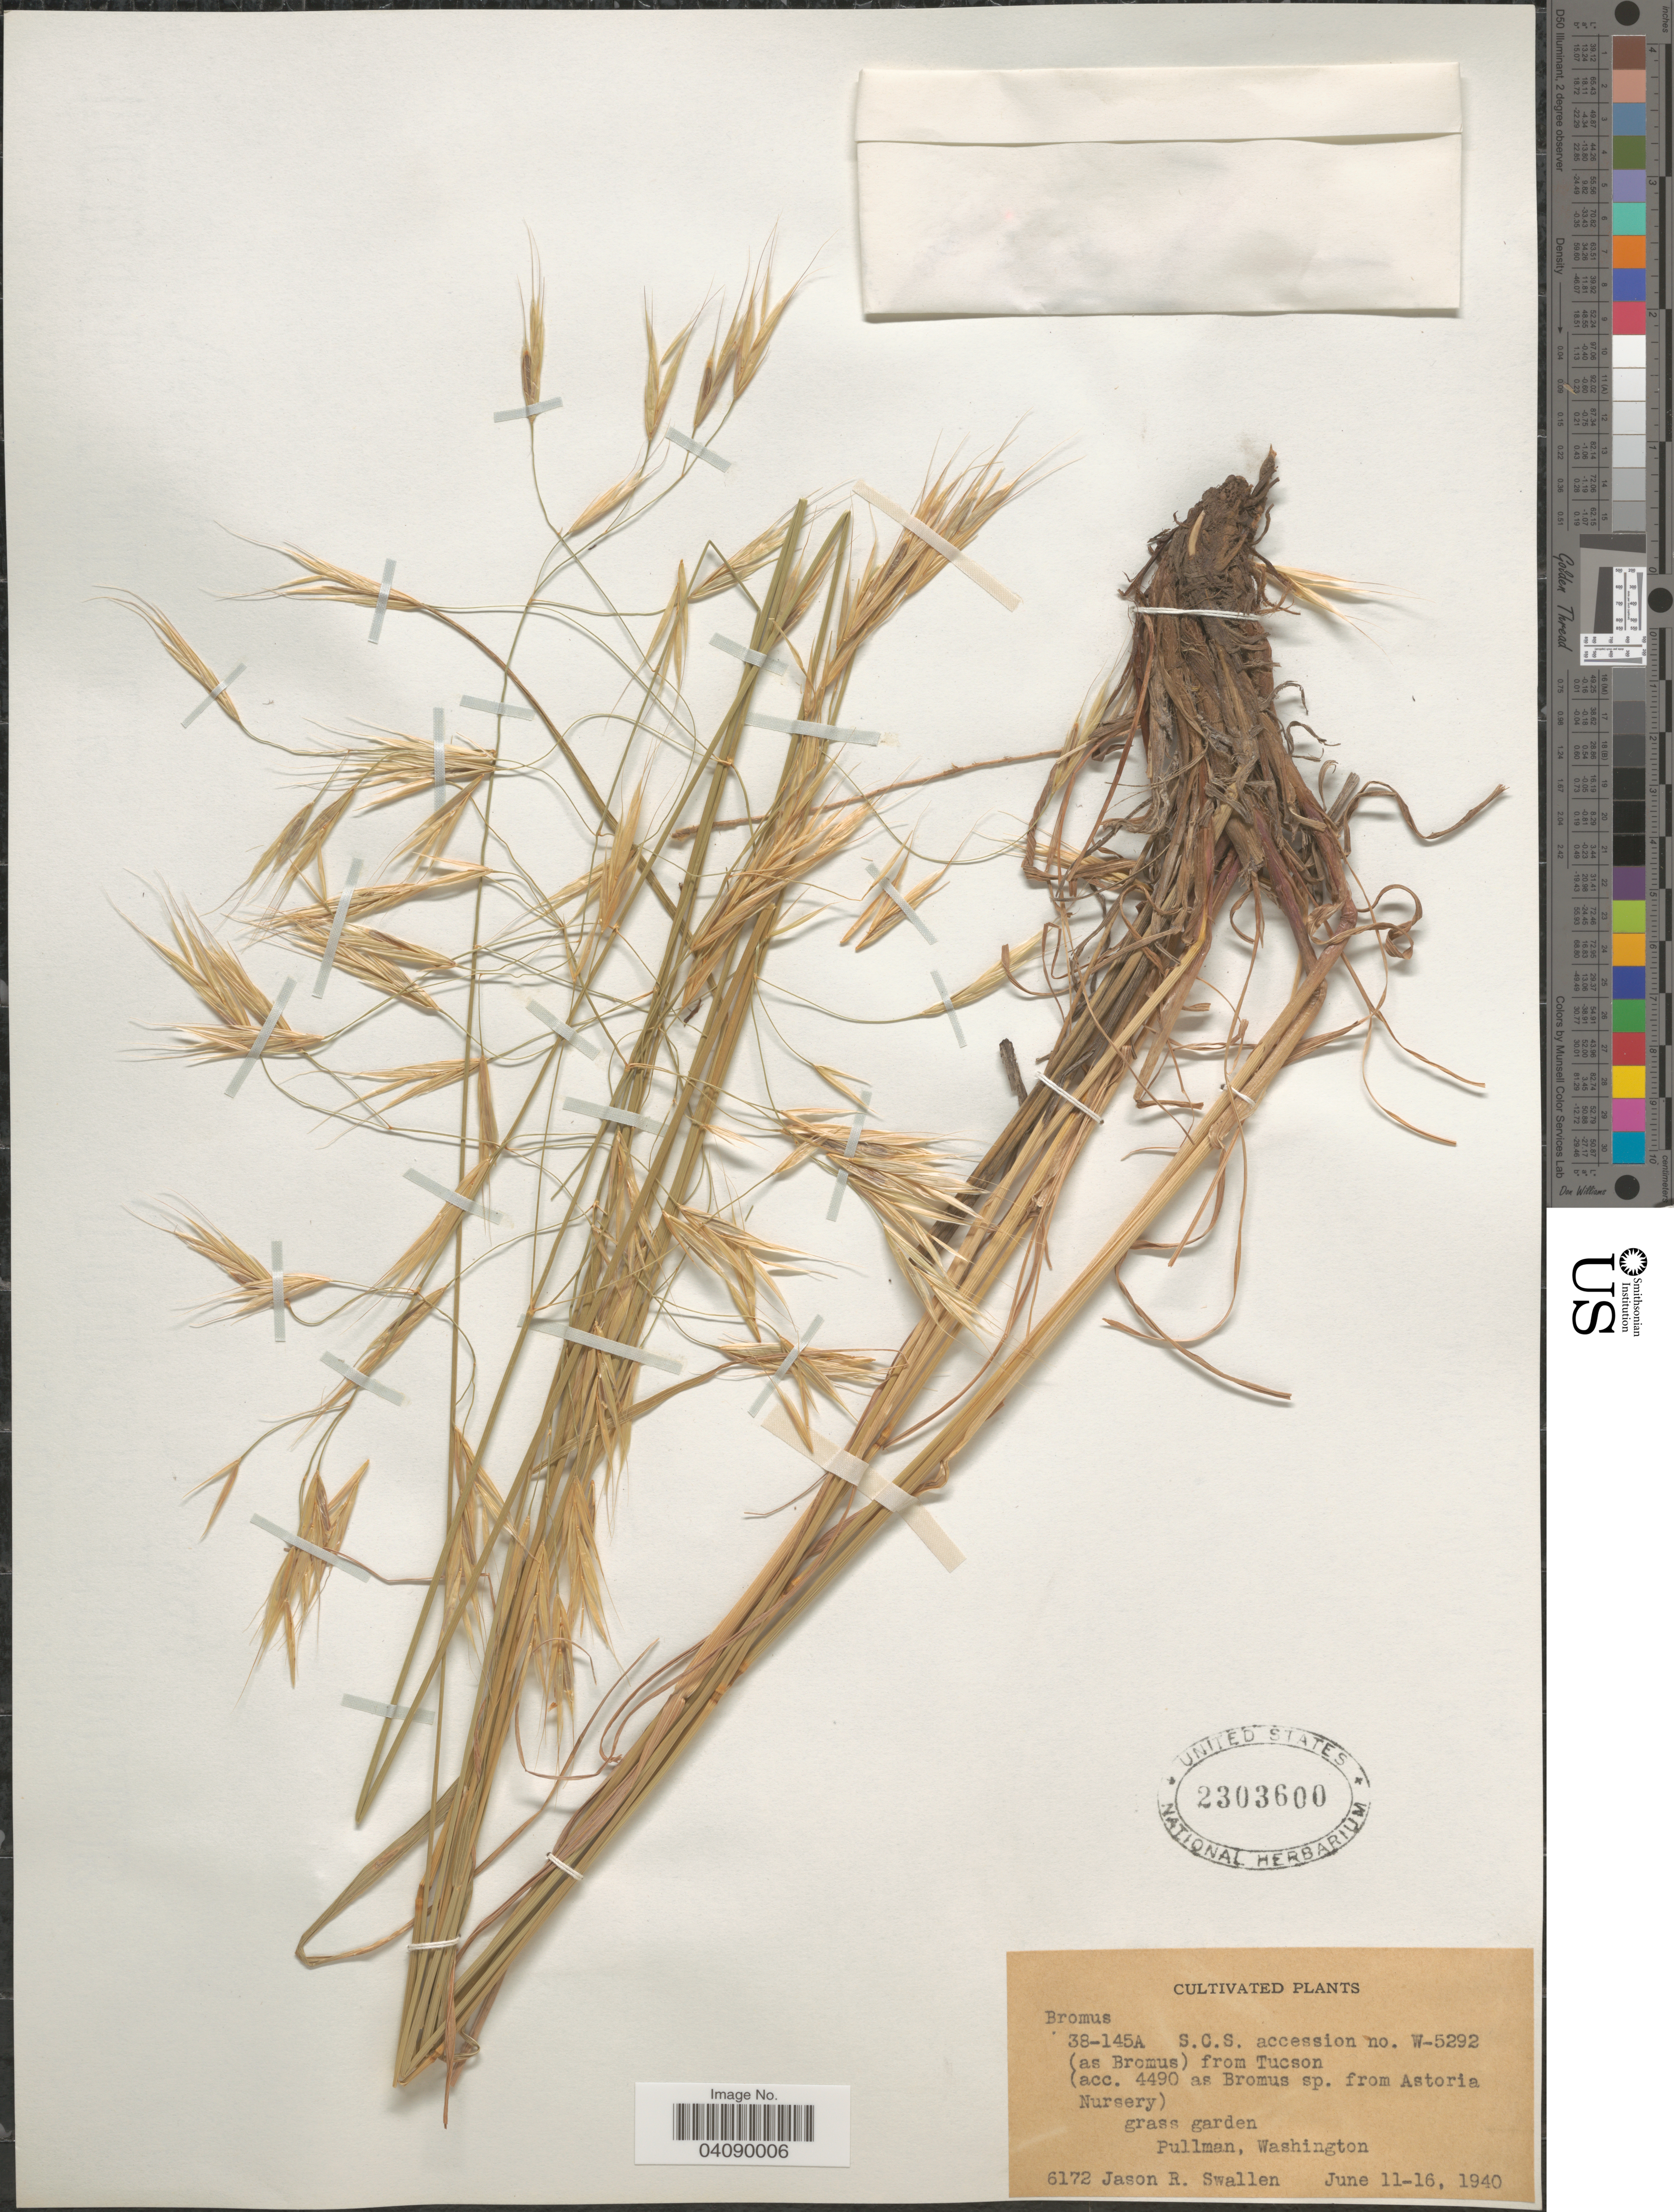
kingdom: Plantae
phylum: Tracheophyta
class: Liliopsida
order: Poales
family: Poaceae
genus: Bromus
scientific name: Bromus sp.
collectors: J. R. Swallen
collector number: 6172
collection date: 1940-06-11/1940-06-16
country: United States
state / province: Washington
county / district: Whitman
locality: Grass garden. Pullman.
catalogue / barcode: US 2303600